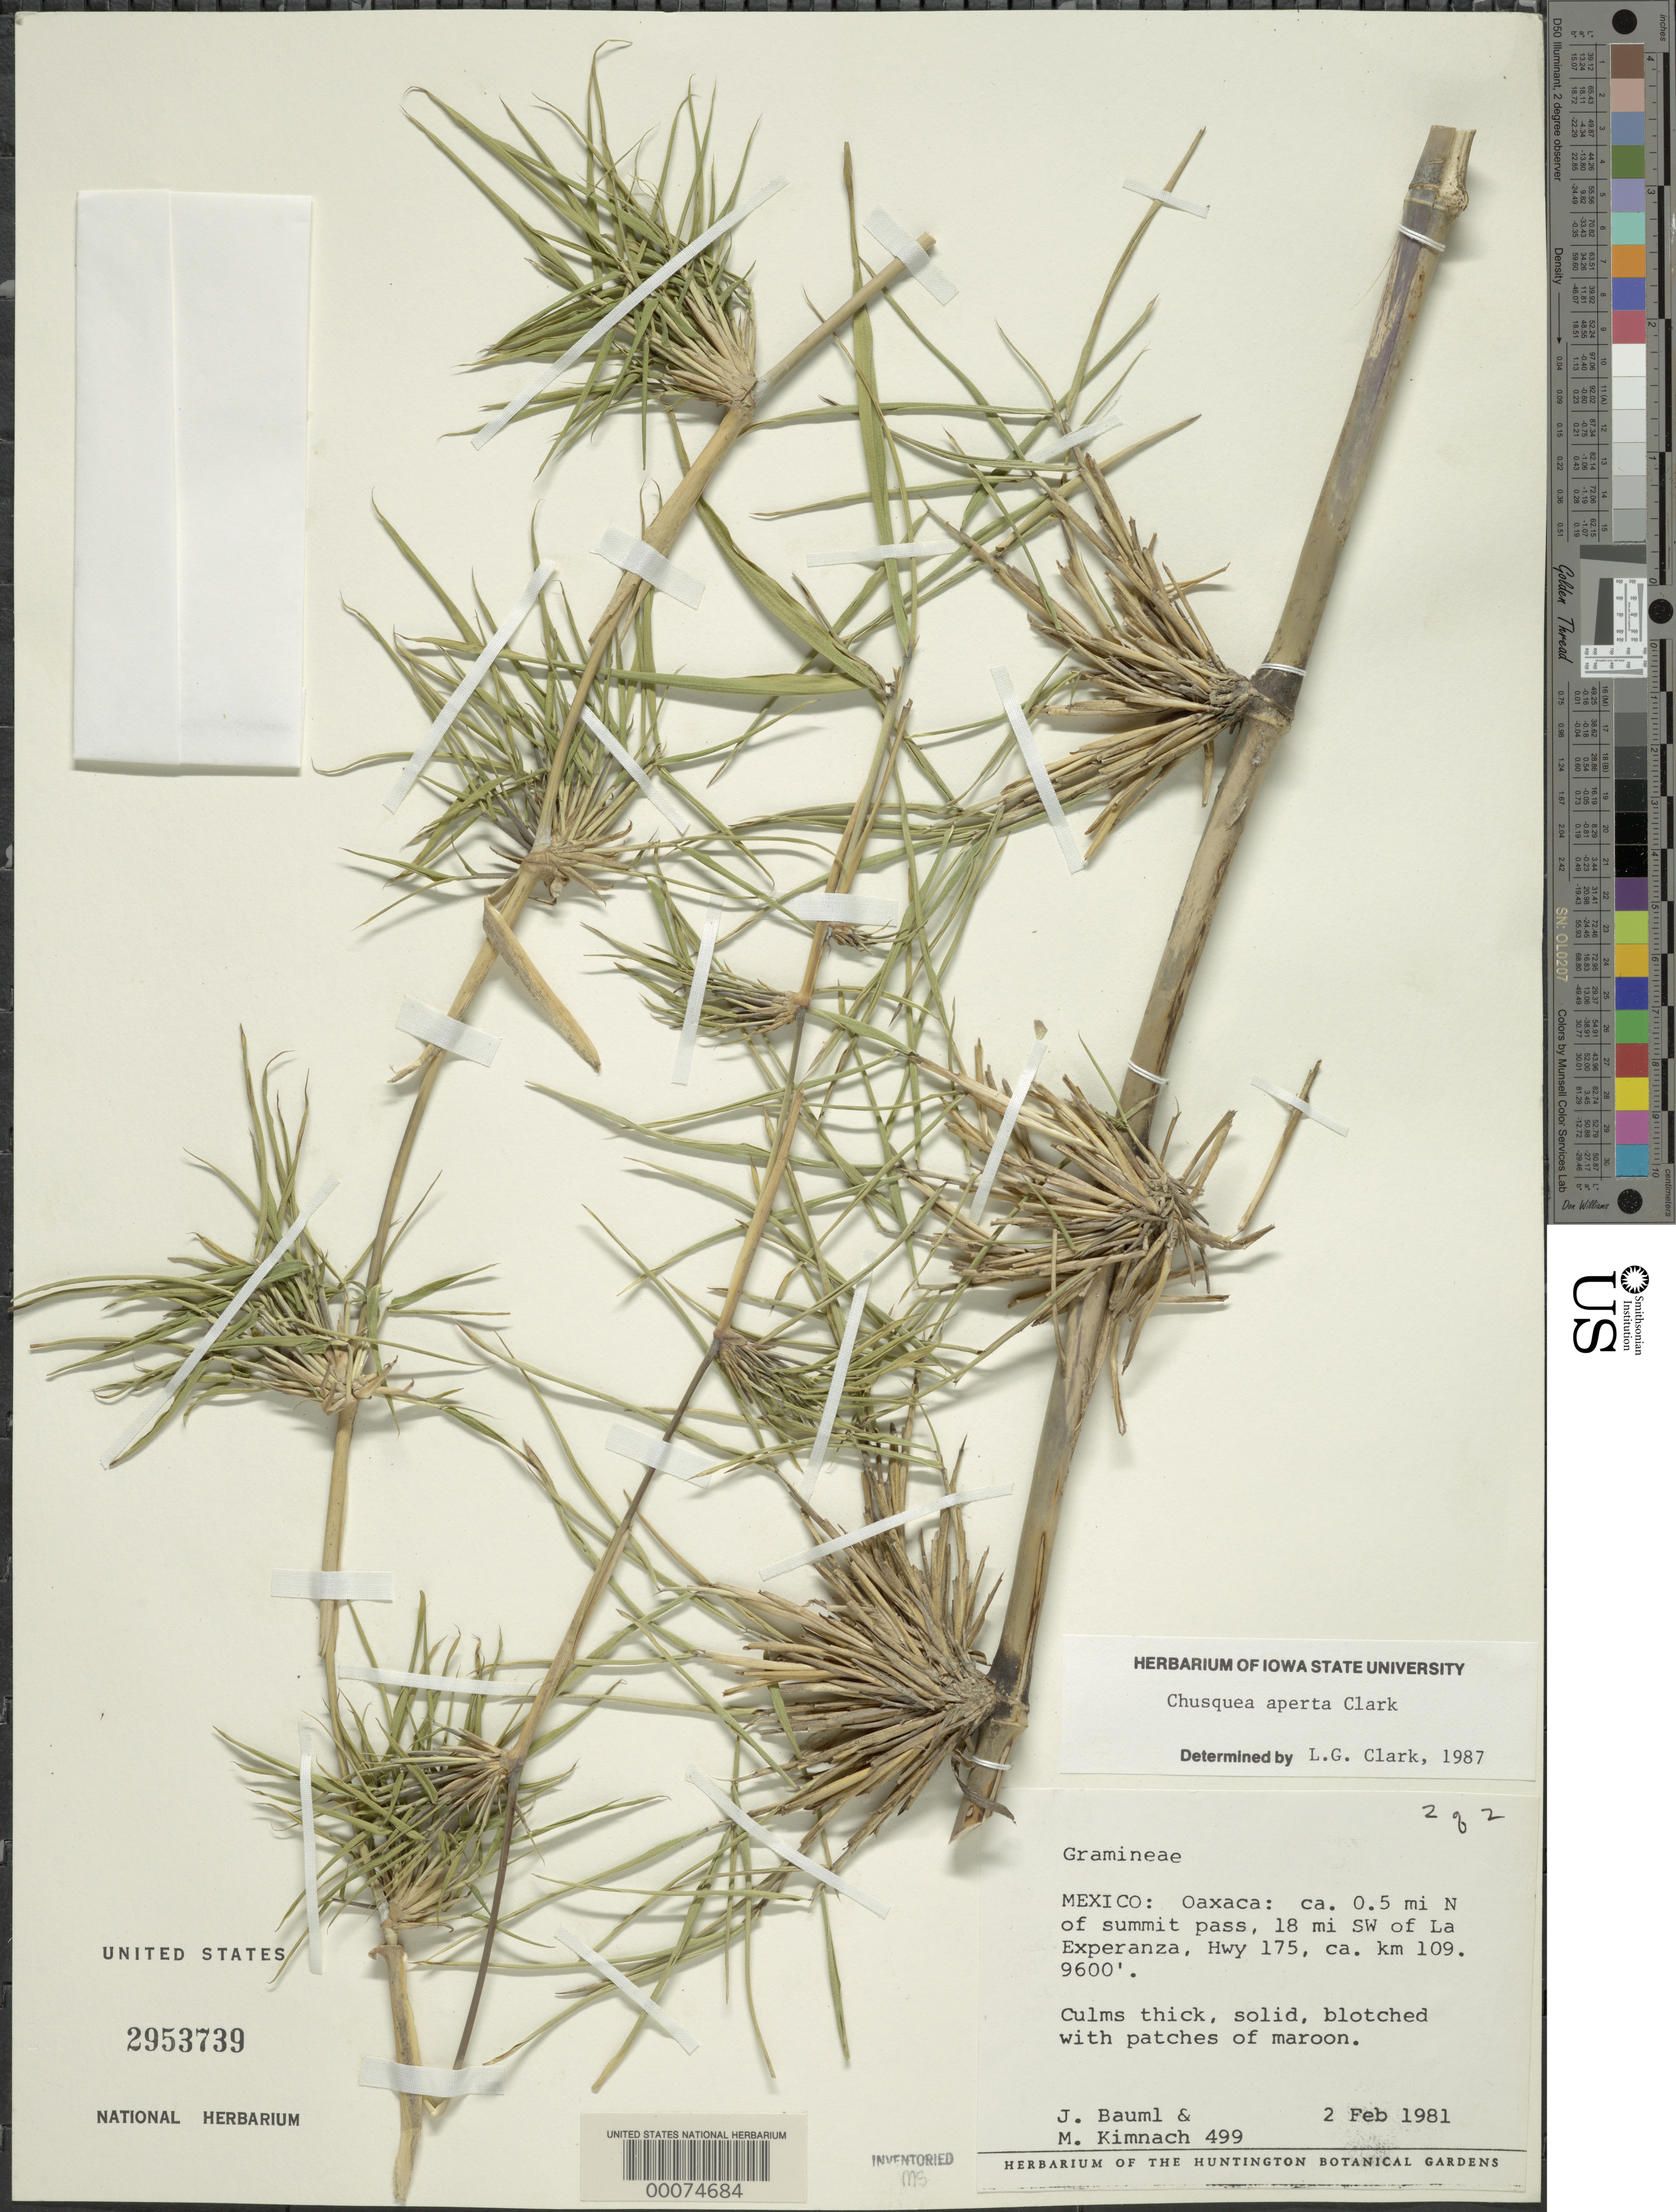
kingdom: Plantae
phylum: Tracheophyta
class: Liliopsida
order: Poales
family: Poaceae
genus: Chusquea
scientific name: Chusquea aperta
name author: L.G. Clark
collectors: J. Bauml & M. W. Kimnach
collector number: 499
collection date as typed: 02 Feb 1981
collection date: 1981-02-02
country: Mexico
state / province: Oaxaca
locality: La experanza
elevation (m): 2926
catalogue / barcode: US 2953739